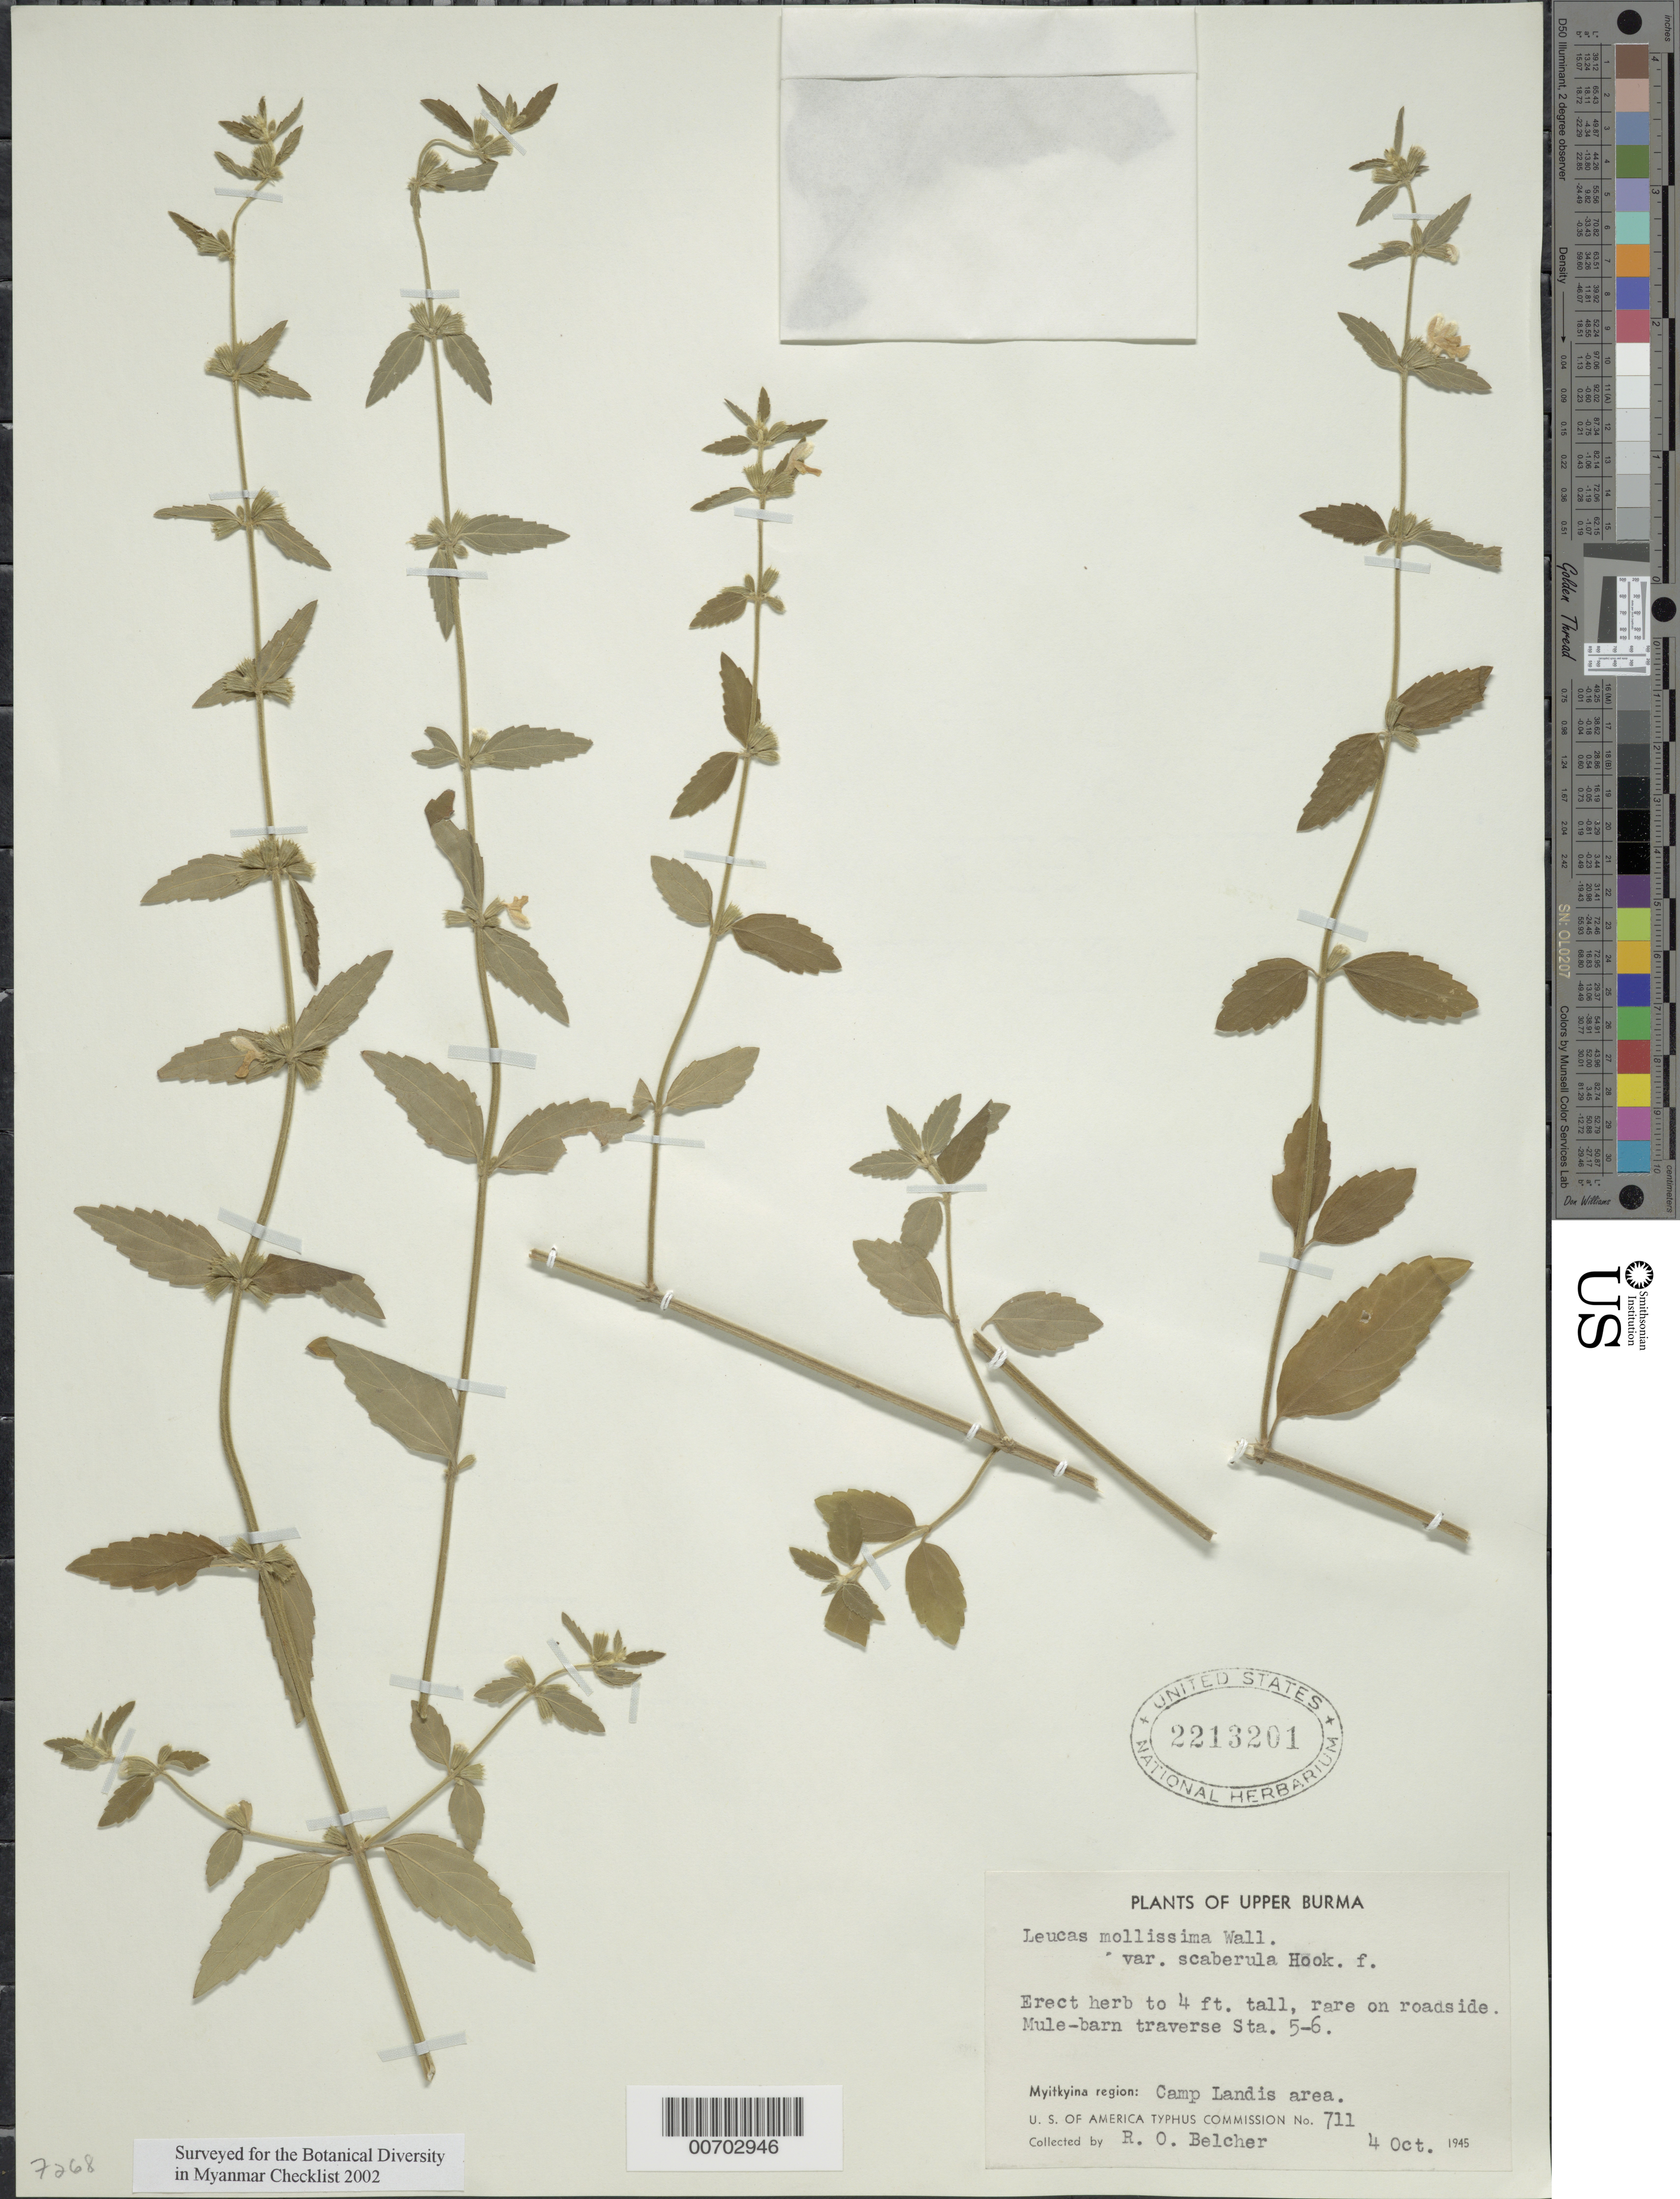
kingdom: Plantae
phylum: Tracheophyta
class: Magnoliopsida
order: Lamiales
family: Lamiaceae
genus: Leucas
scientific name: Leucas mollissima var. scaberula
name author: Hook. f.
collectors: R. Belcher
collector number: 711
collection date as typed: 04 Oct 1945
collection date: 1945-10-04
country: Myanmar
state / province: Kachin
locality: Myitkyina, Camp Landis area, Sta. 5-6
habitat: Roadside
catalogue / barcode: US 2213201